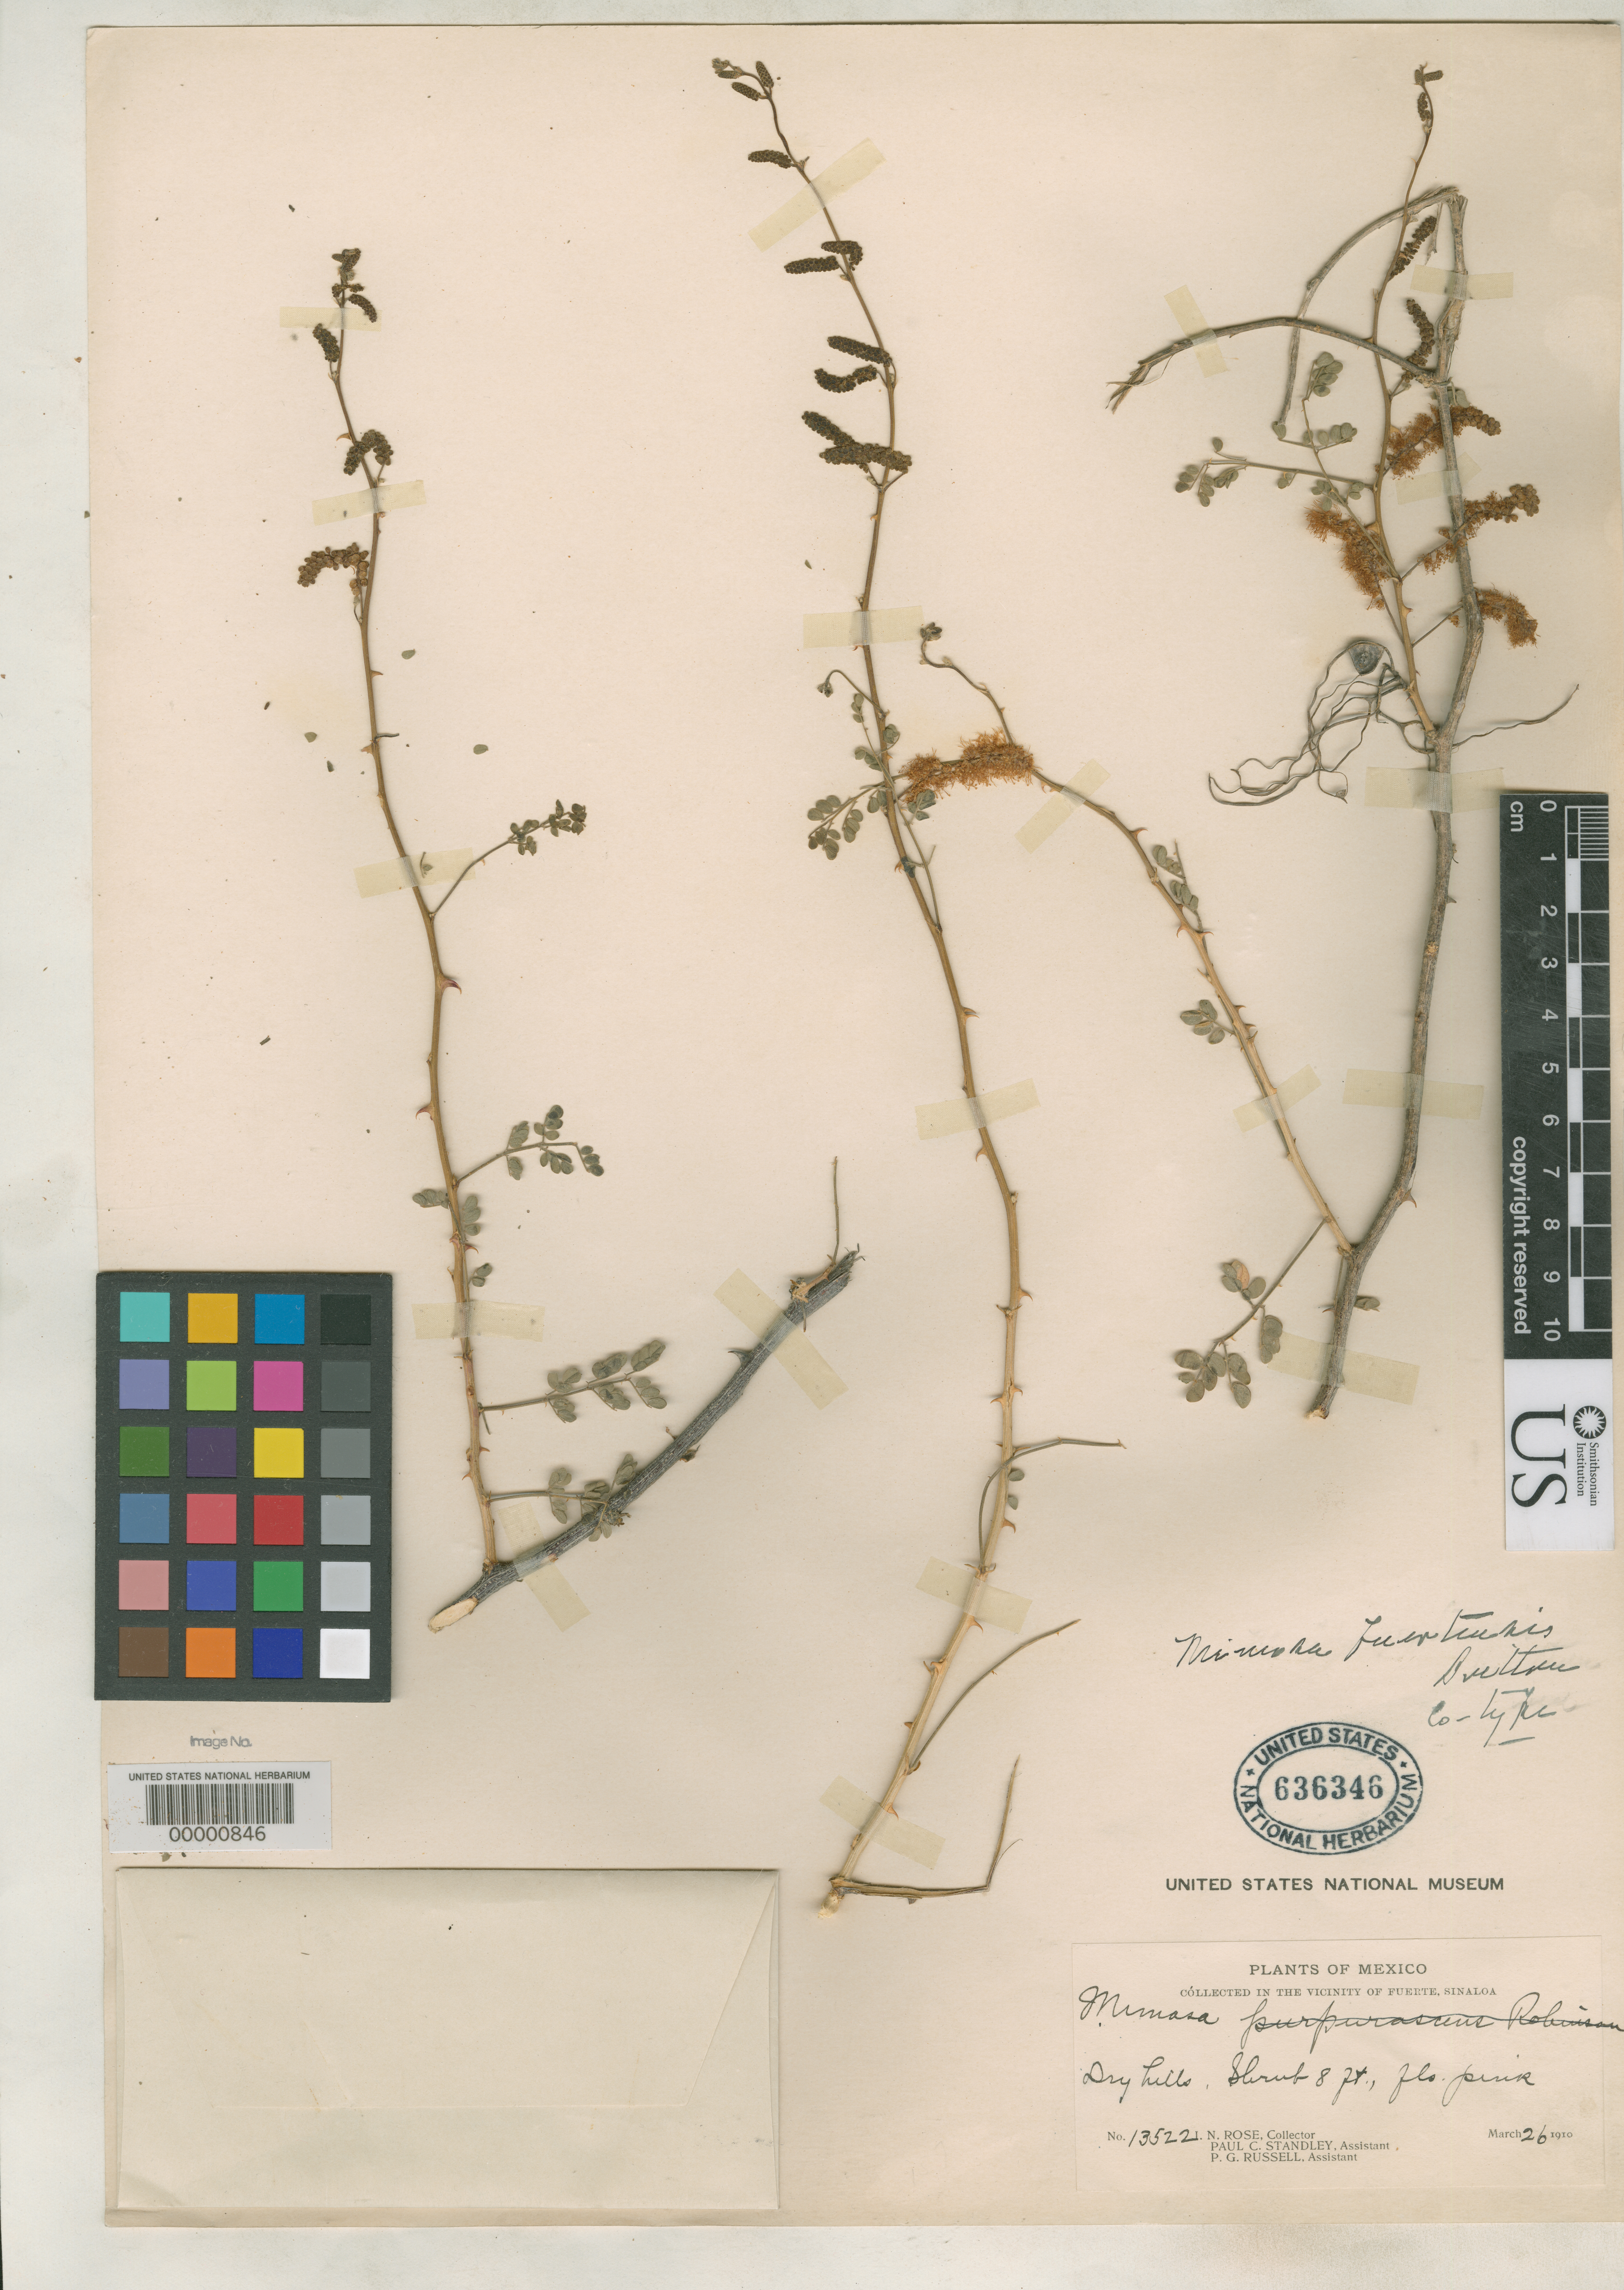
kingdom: Plantae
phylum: Tracheophyta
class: Magnoliopsida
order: Fabales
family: Fabaceae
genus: Mimosa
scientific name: Mimosa fuertensis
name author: Britton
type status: Isotype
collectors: J. N. Rose, P. C. Standley & P. G. Russell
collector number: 13522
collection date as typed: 26 Mar 1910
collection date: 1910-03-26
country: Mexico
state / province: Sinaloa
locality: Vicinity of Fuerte.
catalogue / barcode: US 636346